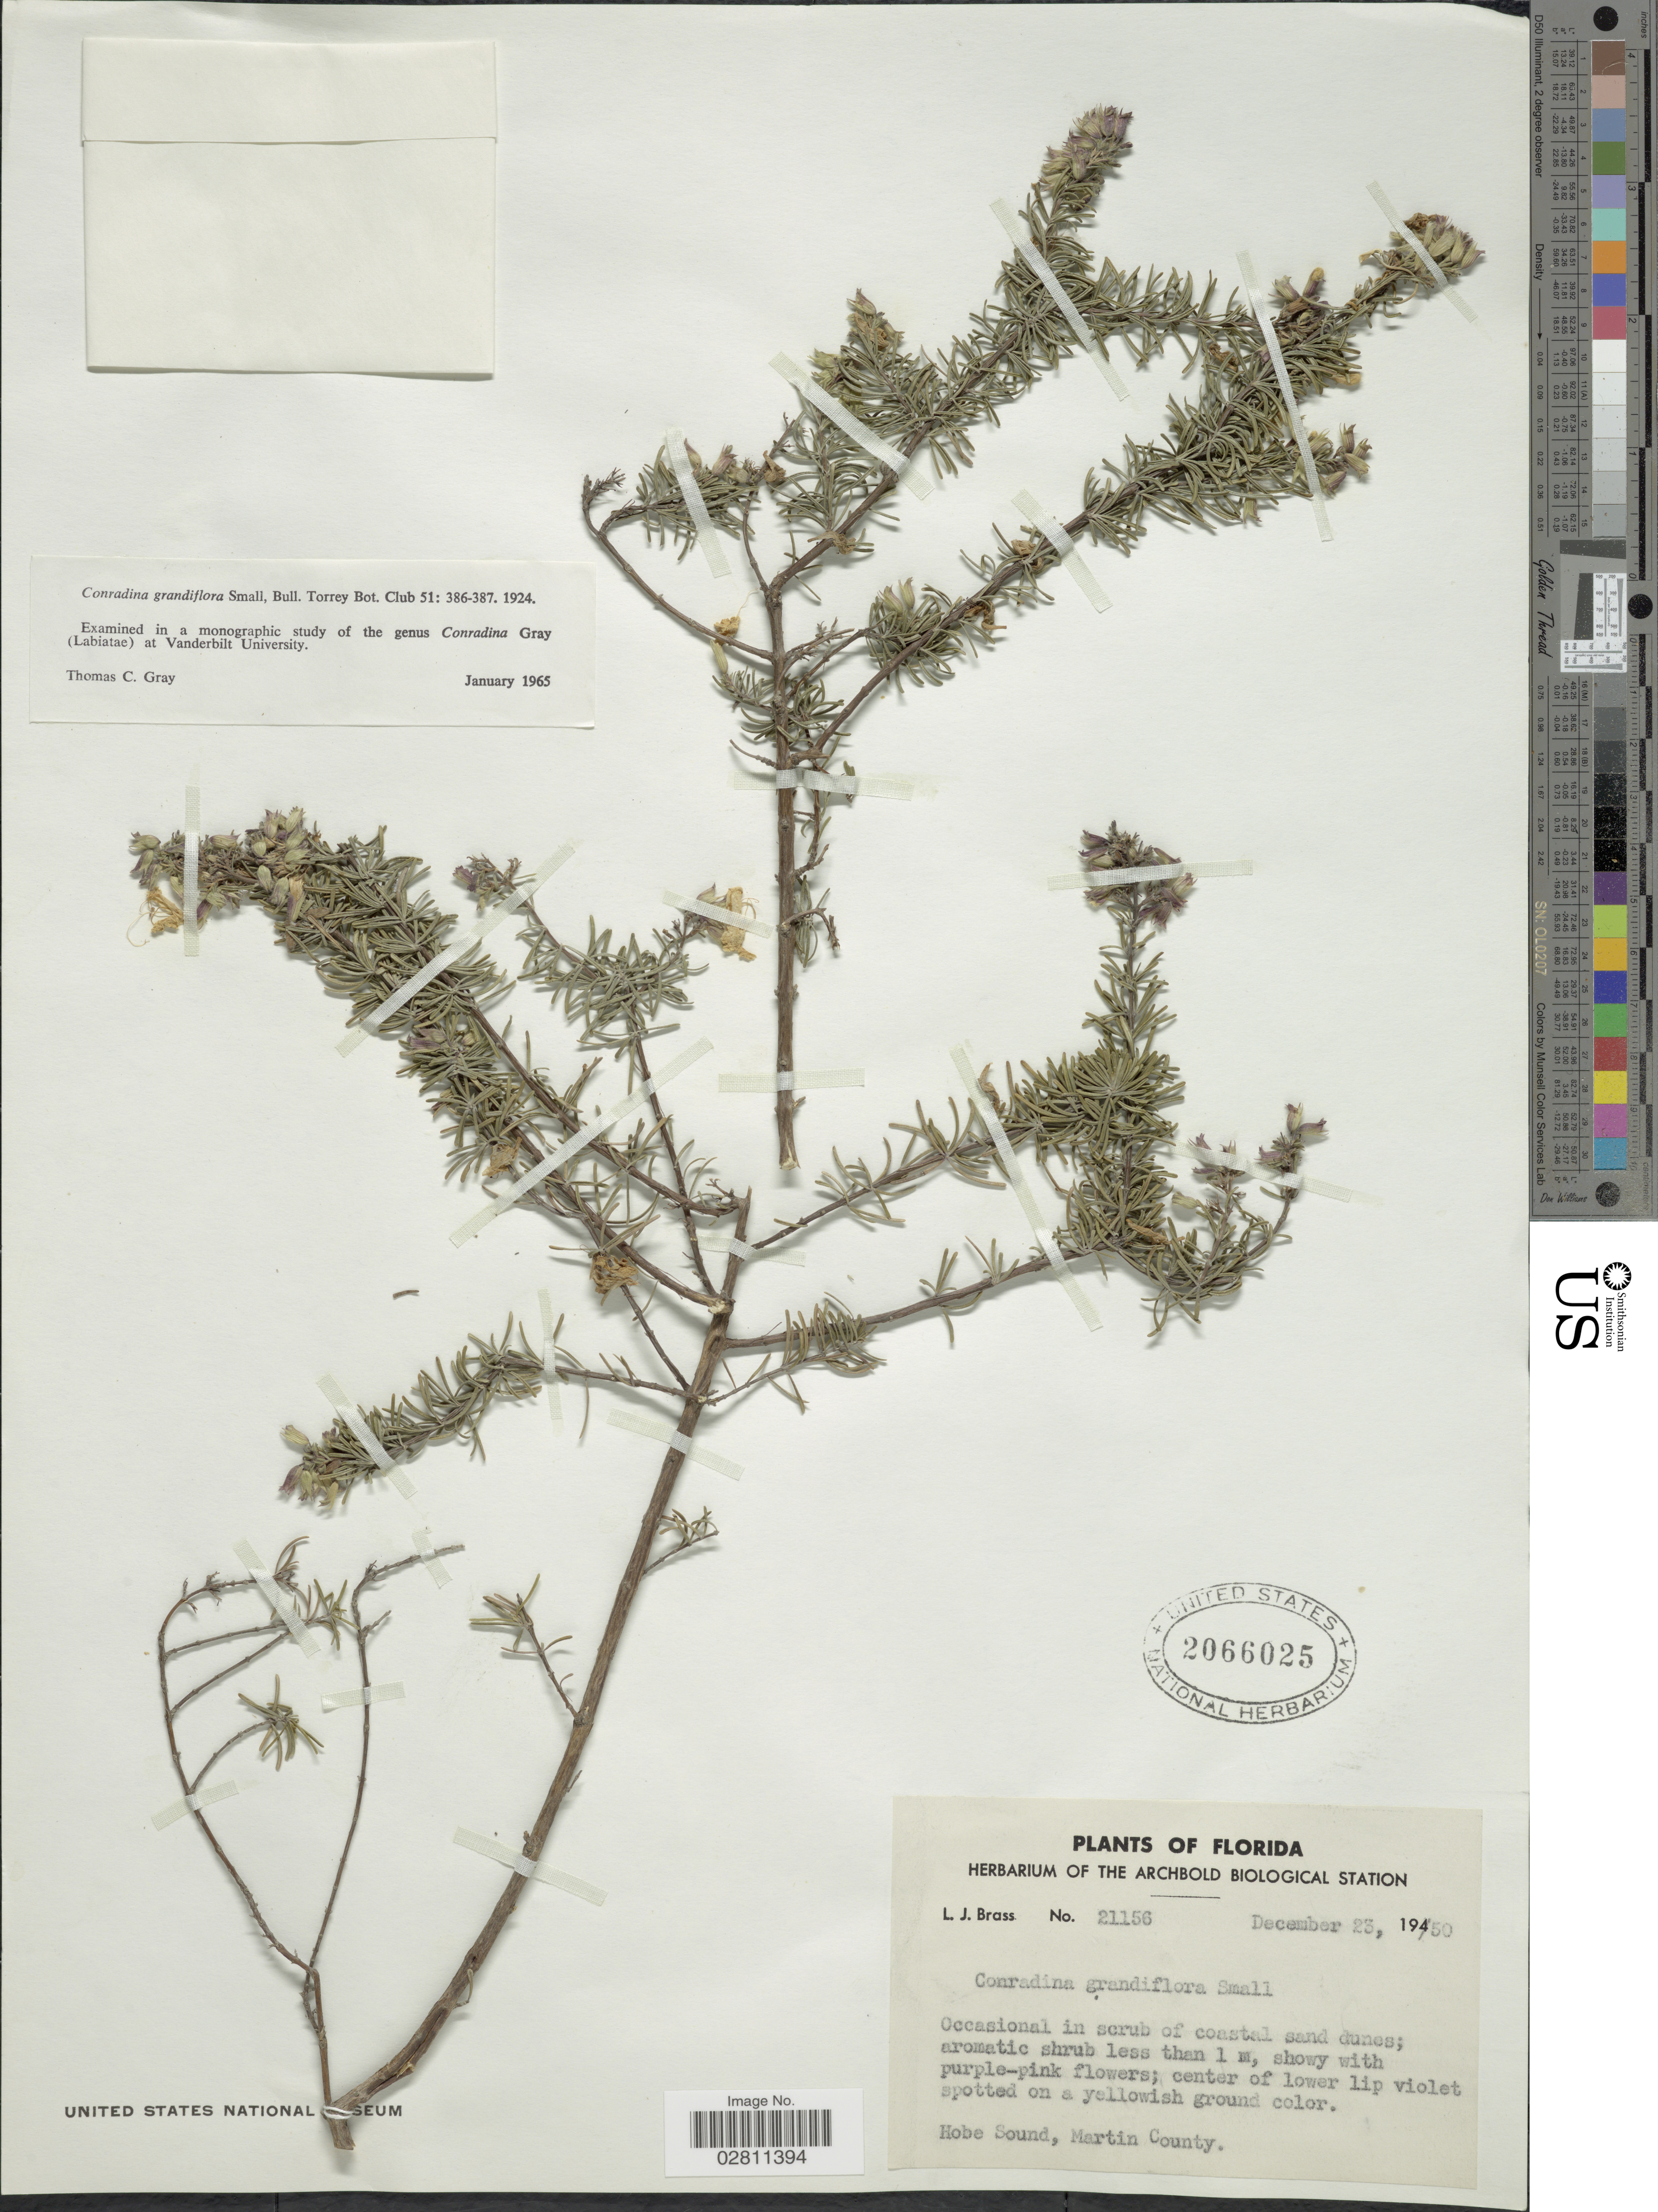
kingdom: Plantae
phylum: Tracheophyta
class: Magnoliopsida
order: Lamiales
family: Lamiaceae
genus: Conradina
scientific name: Conradina grandiflora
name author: Small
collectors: L. J. Brass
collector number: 21156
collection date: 1950-12-23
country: United States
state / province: Florida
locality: Hobe Sound, Martin County.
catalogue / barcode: US 2066025